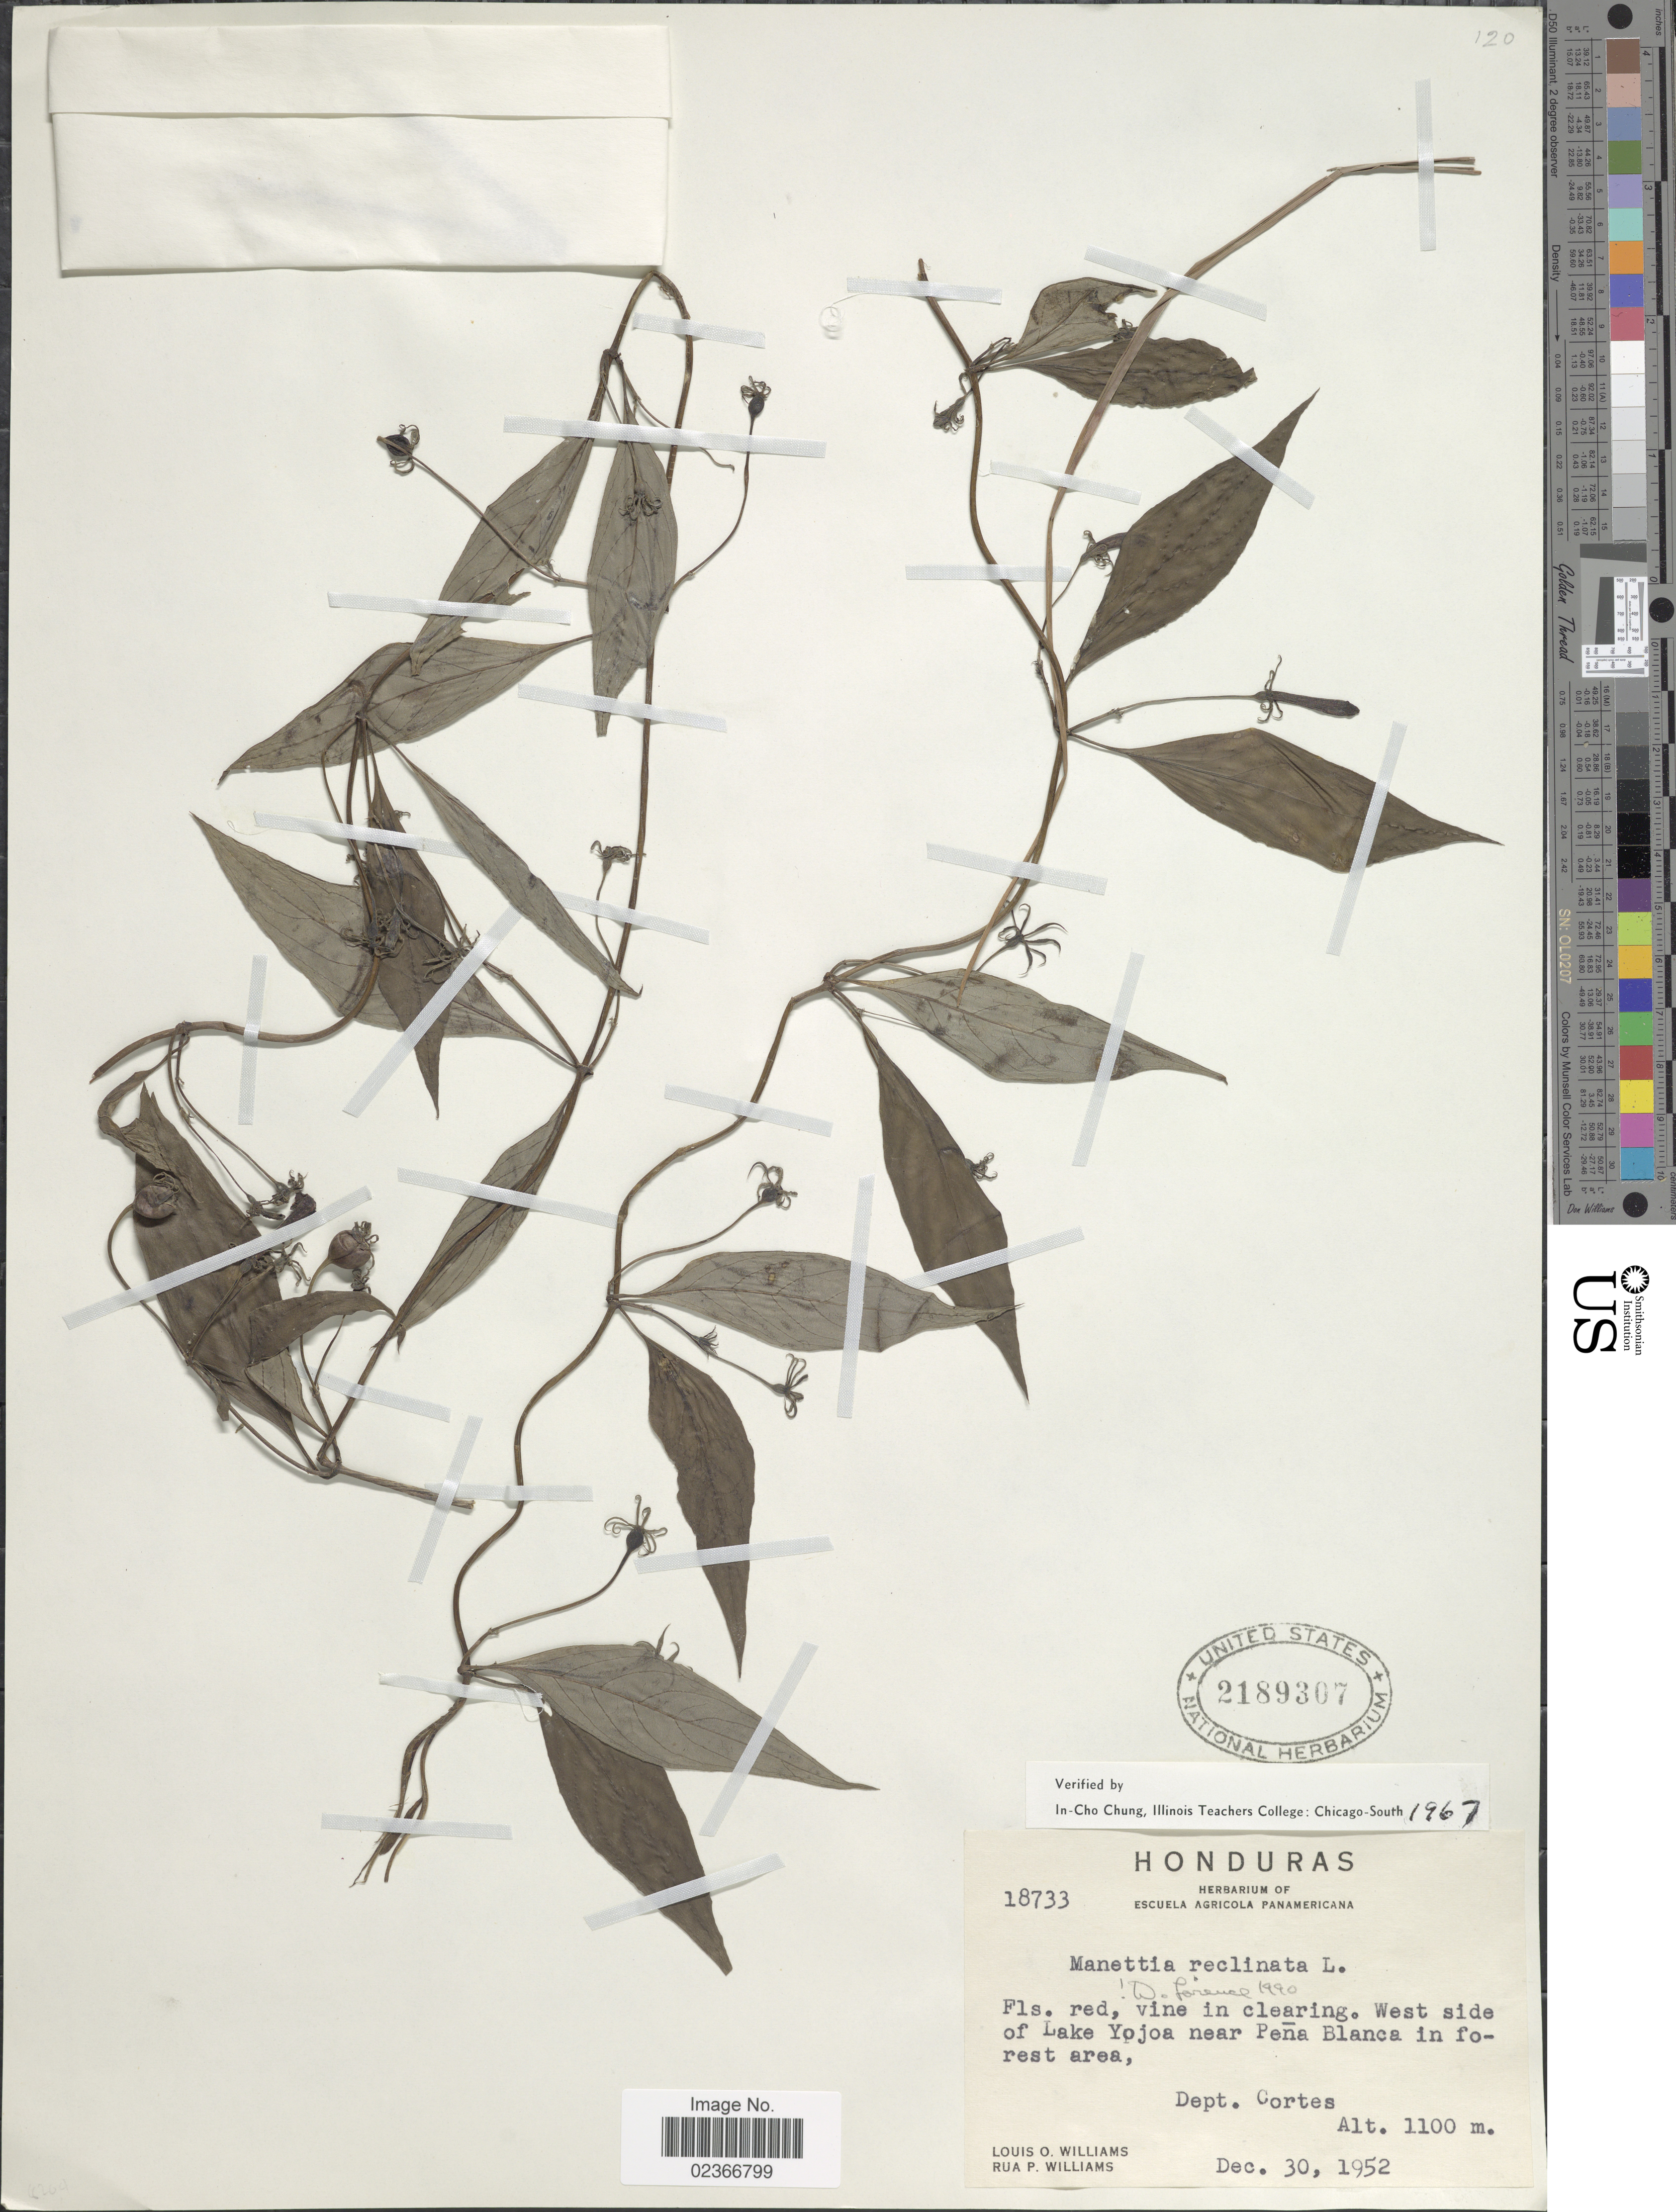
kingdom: Plantae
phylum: Tracheophyta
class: Magnoliopsida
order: Gentianales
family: Rubiaceae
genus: Manettia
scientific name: Manettia reclinata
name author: L.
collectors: L. O. Williams & R. P. Williams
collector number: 18733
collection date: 1952-12-30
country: Honduras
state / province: Cortés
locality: West side of Lake Yojoa near Pena Blanca in forest area, Dept. Cortes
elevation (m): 1100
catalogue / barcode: US 2189307